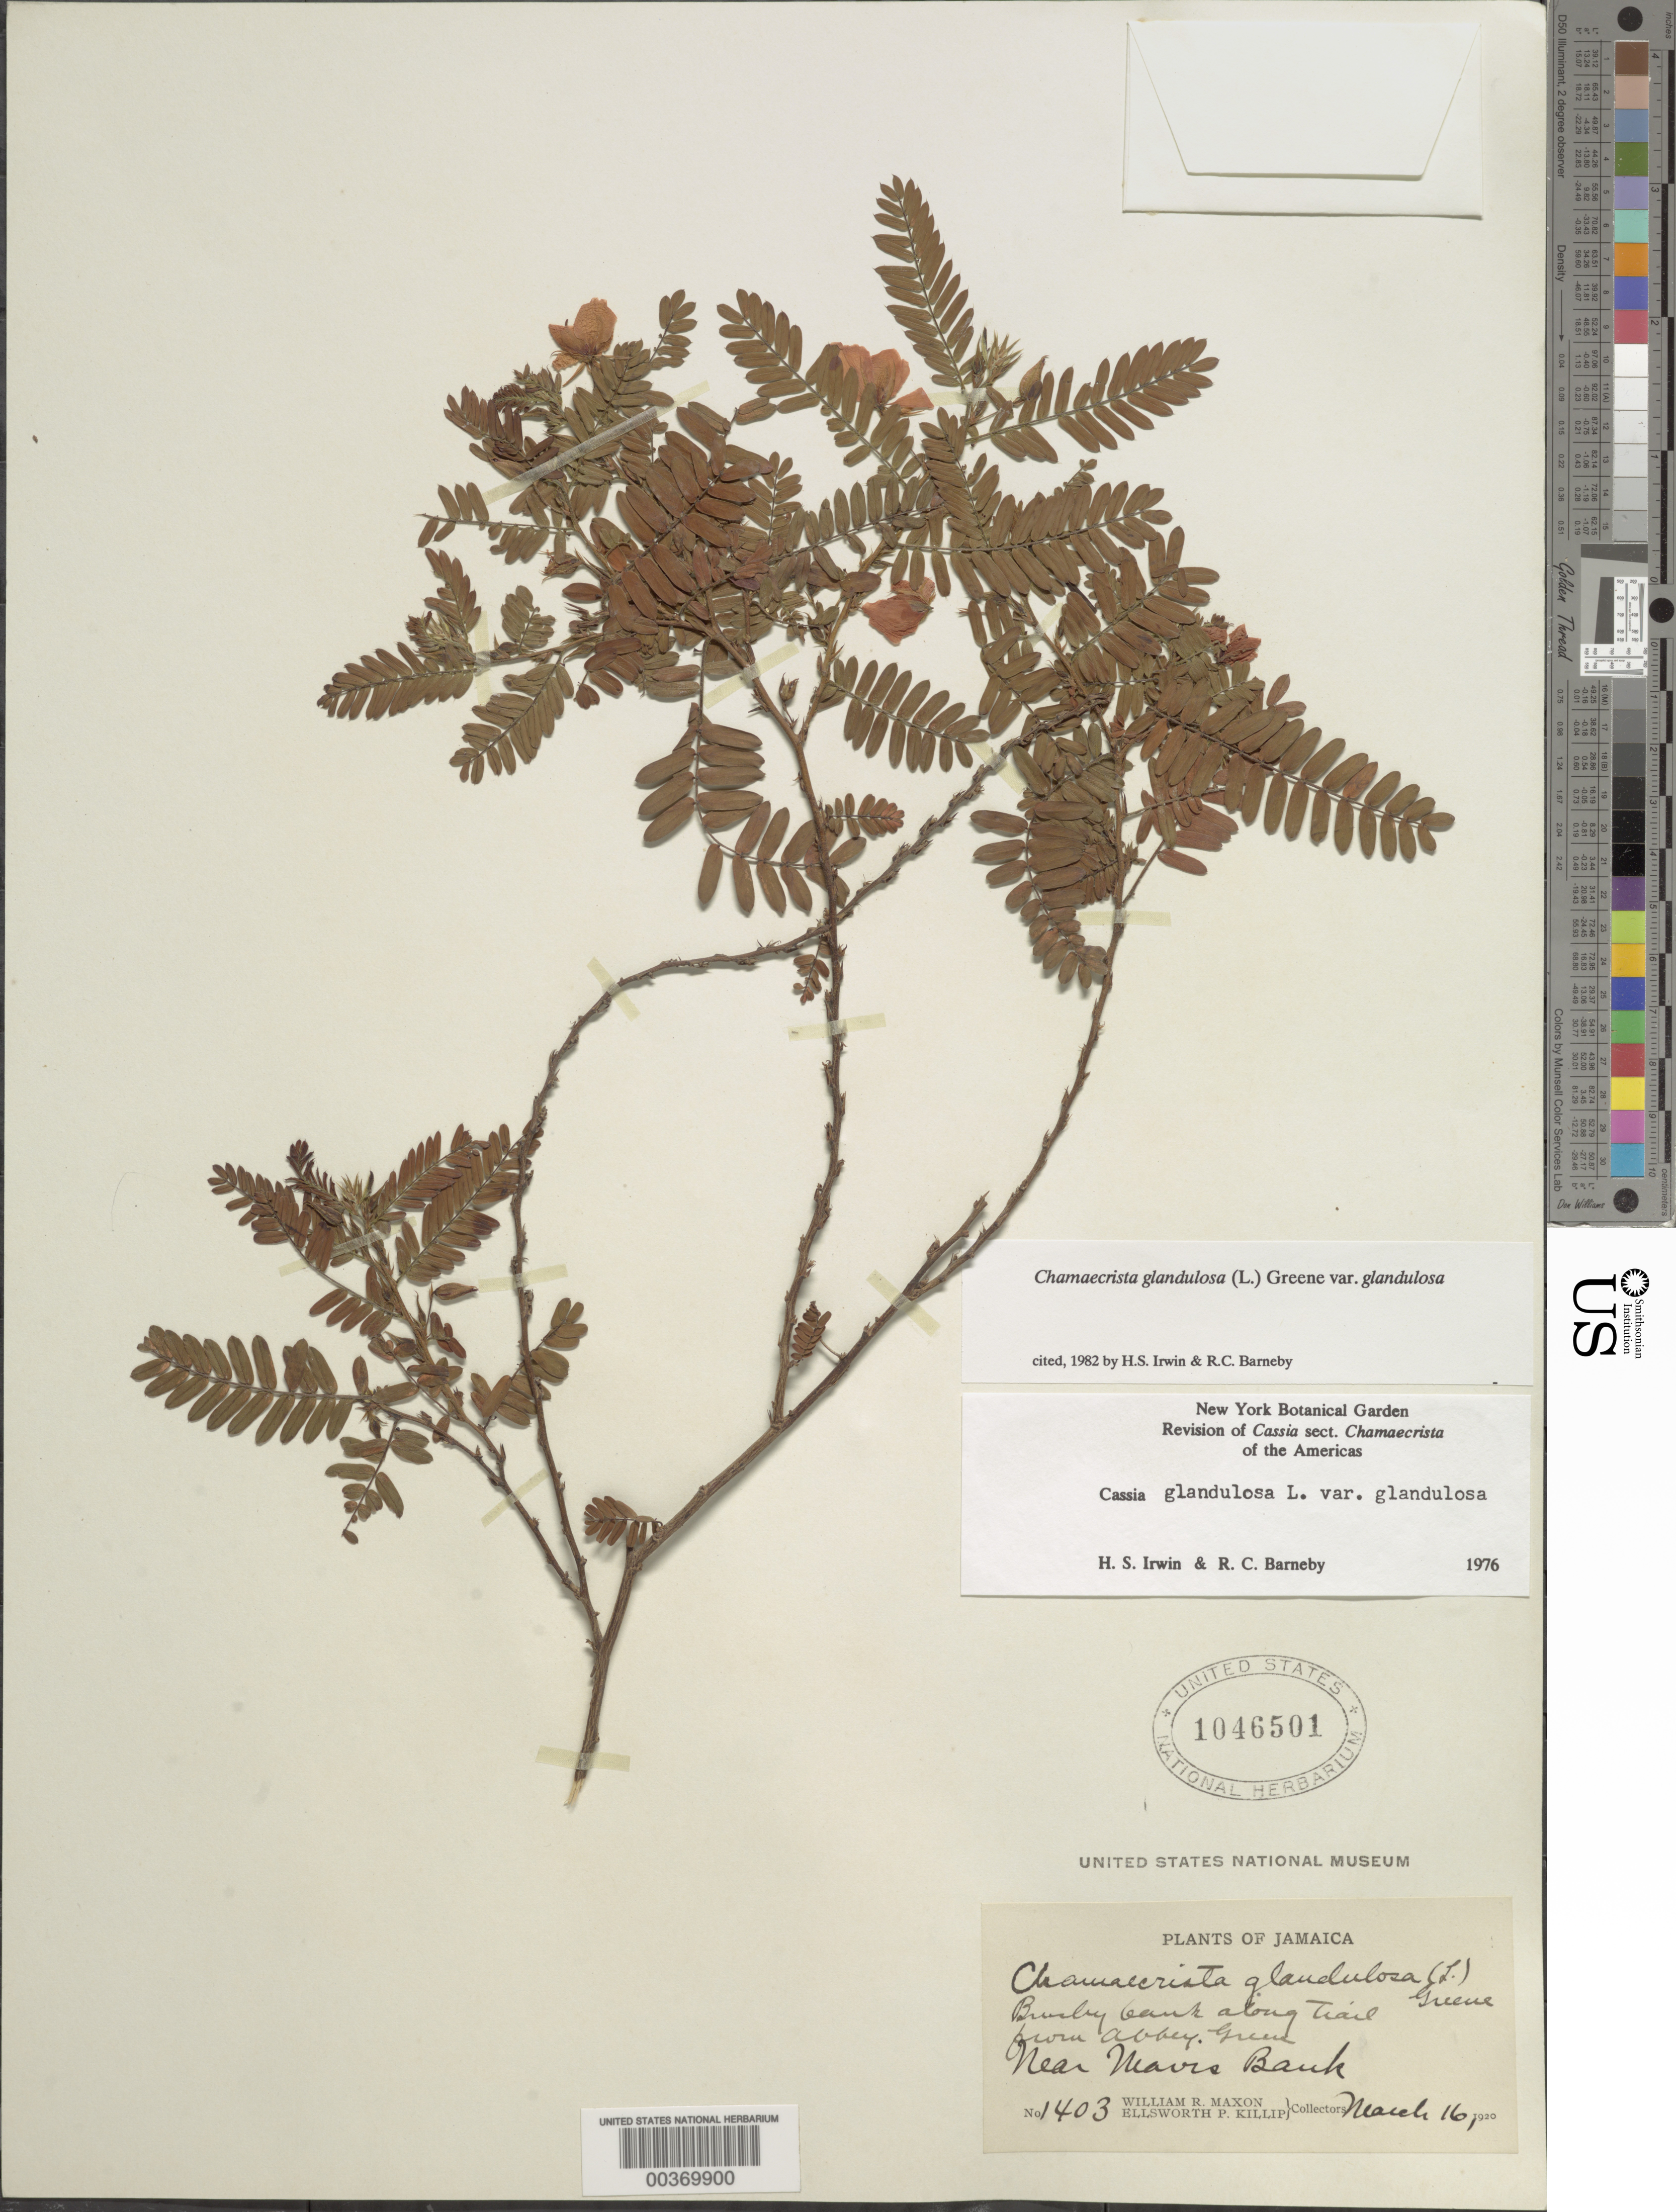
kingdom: Plantae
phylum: Tracheophyta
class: Magnoliopsida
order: Fabales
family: Fabaceae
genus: Chamaecrista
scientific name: Chamaecrista glandulosa var. glandulosa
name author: (L.) Greene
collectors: W. R. Maxon & E. P. Killip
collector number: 1403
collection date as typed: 16 Mar 1920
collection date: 1920-03-16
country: Jamaica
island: Greater Antilles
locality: Bank along trail from abbey green; near mavis bank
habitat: Bank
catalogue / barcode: US 1046501